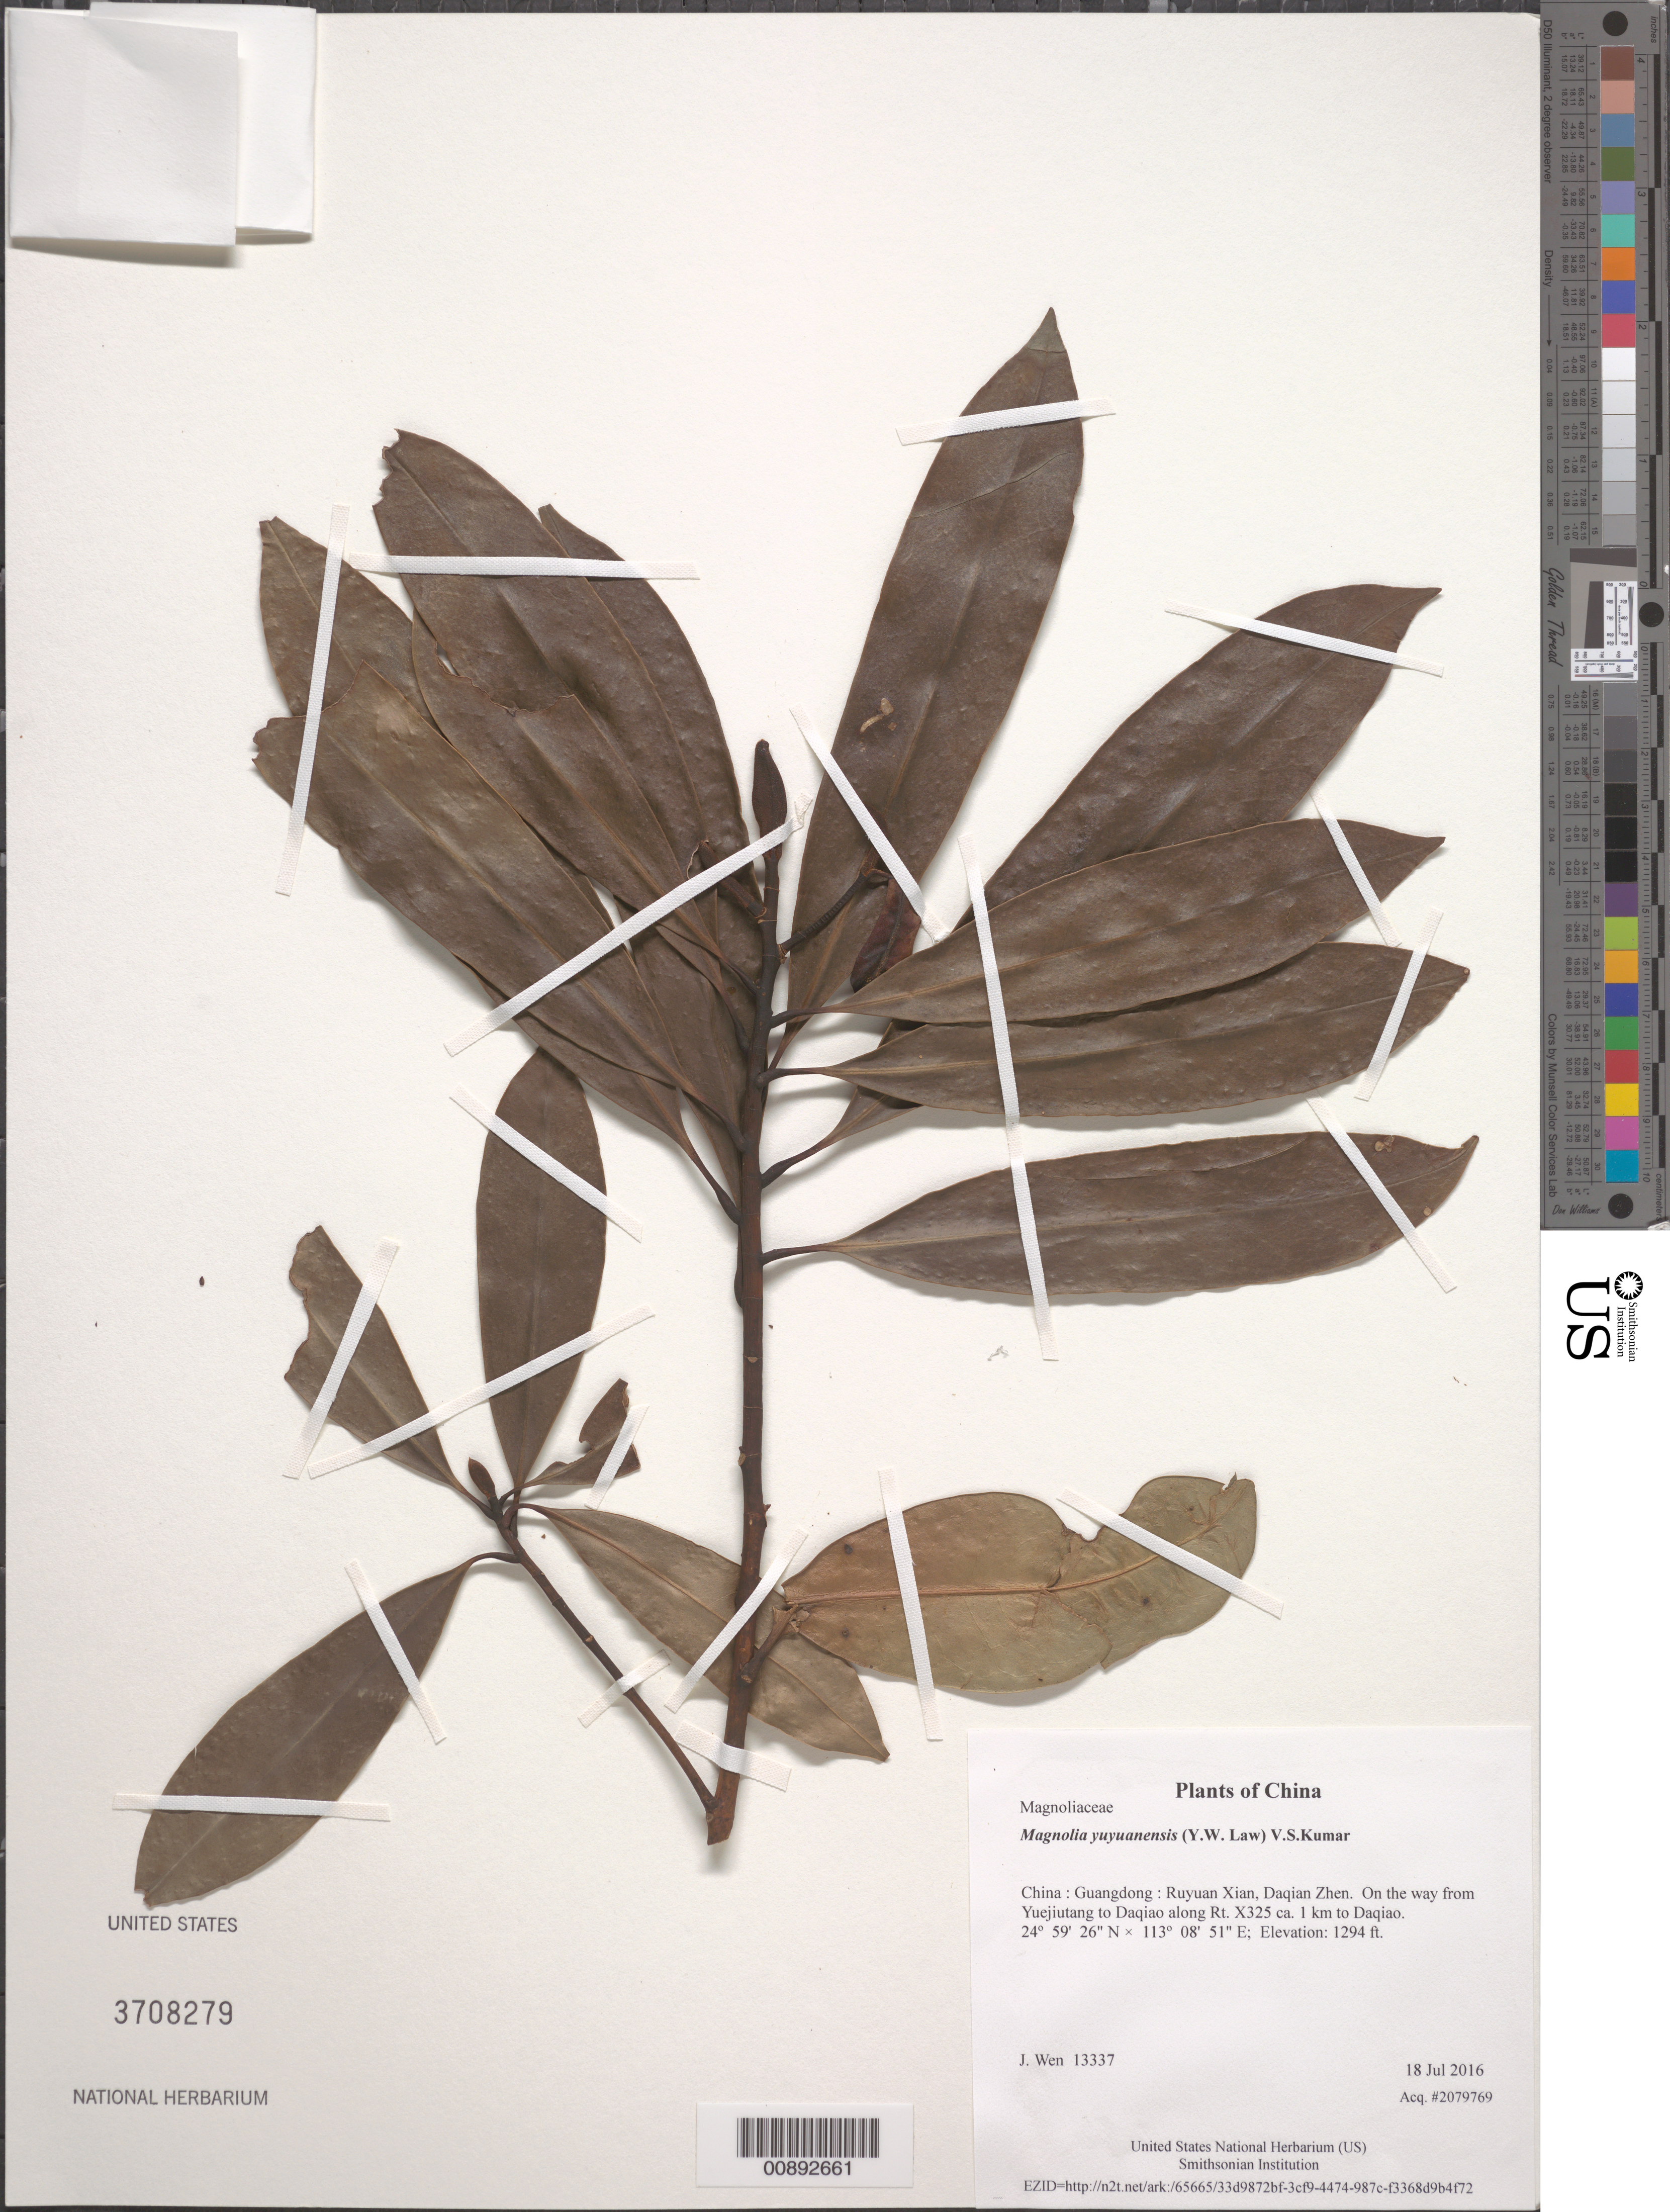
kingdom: Plantae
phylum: Tracheophyta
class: Magnoliopsida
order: Magnoliales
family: Magnoliaceae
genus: Magnolia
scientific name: Magnolia yuyuanensis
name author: (Y.W. Law) V.S. Kumar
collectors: J. Wen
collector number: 13337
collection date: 2016-07-18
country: China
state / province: Guangdong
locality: Ruyuan Xian, Daqian Zhen. On the way from Yuejiutang to Daqiao along Rt. X325 ca. 1 km to Daqiao.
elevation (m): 394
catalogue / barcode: US 3708279